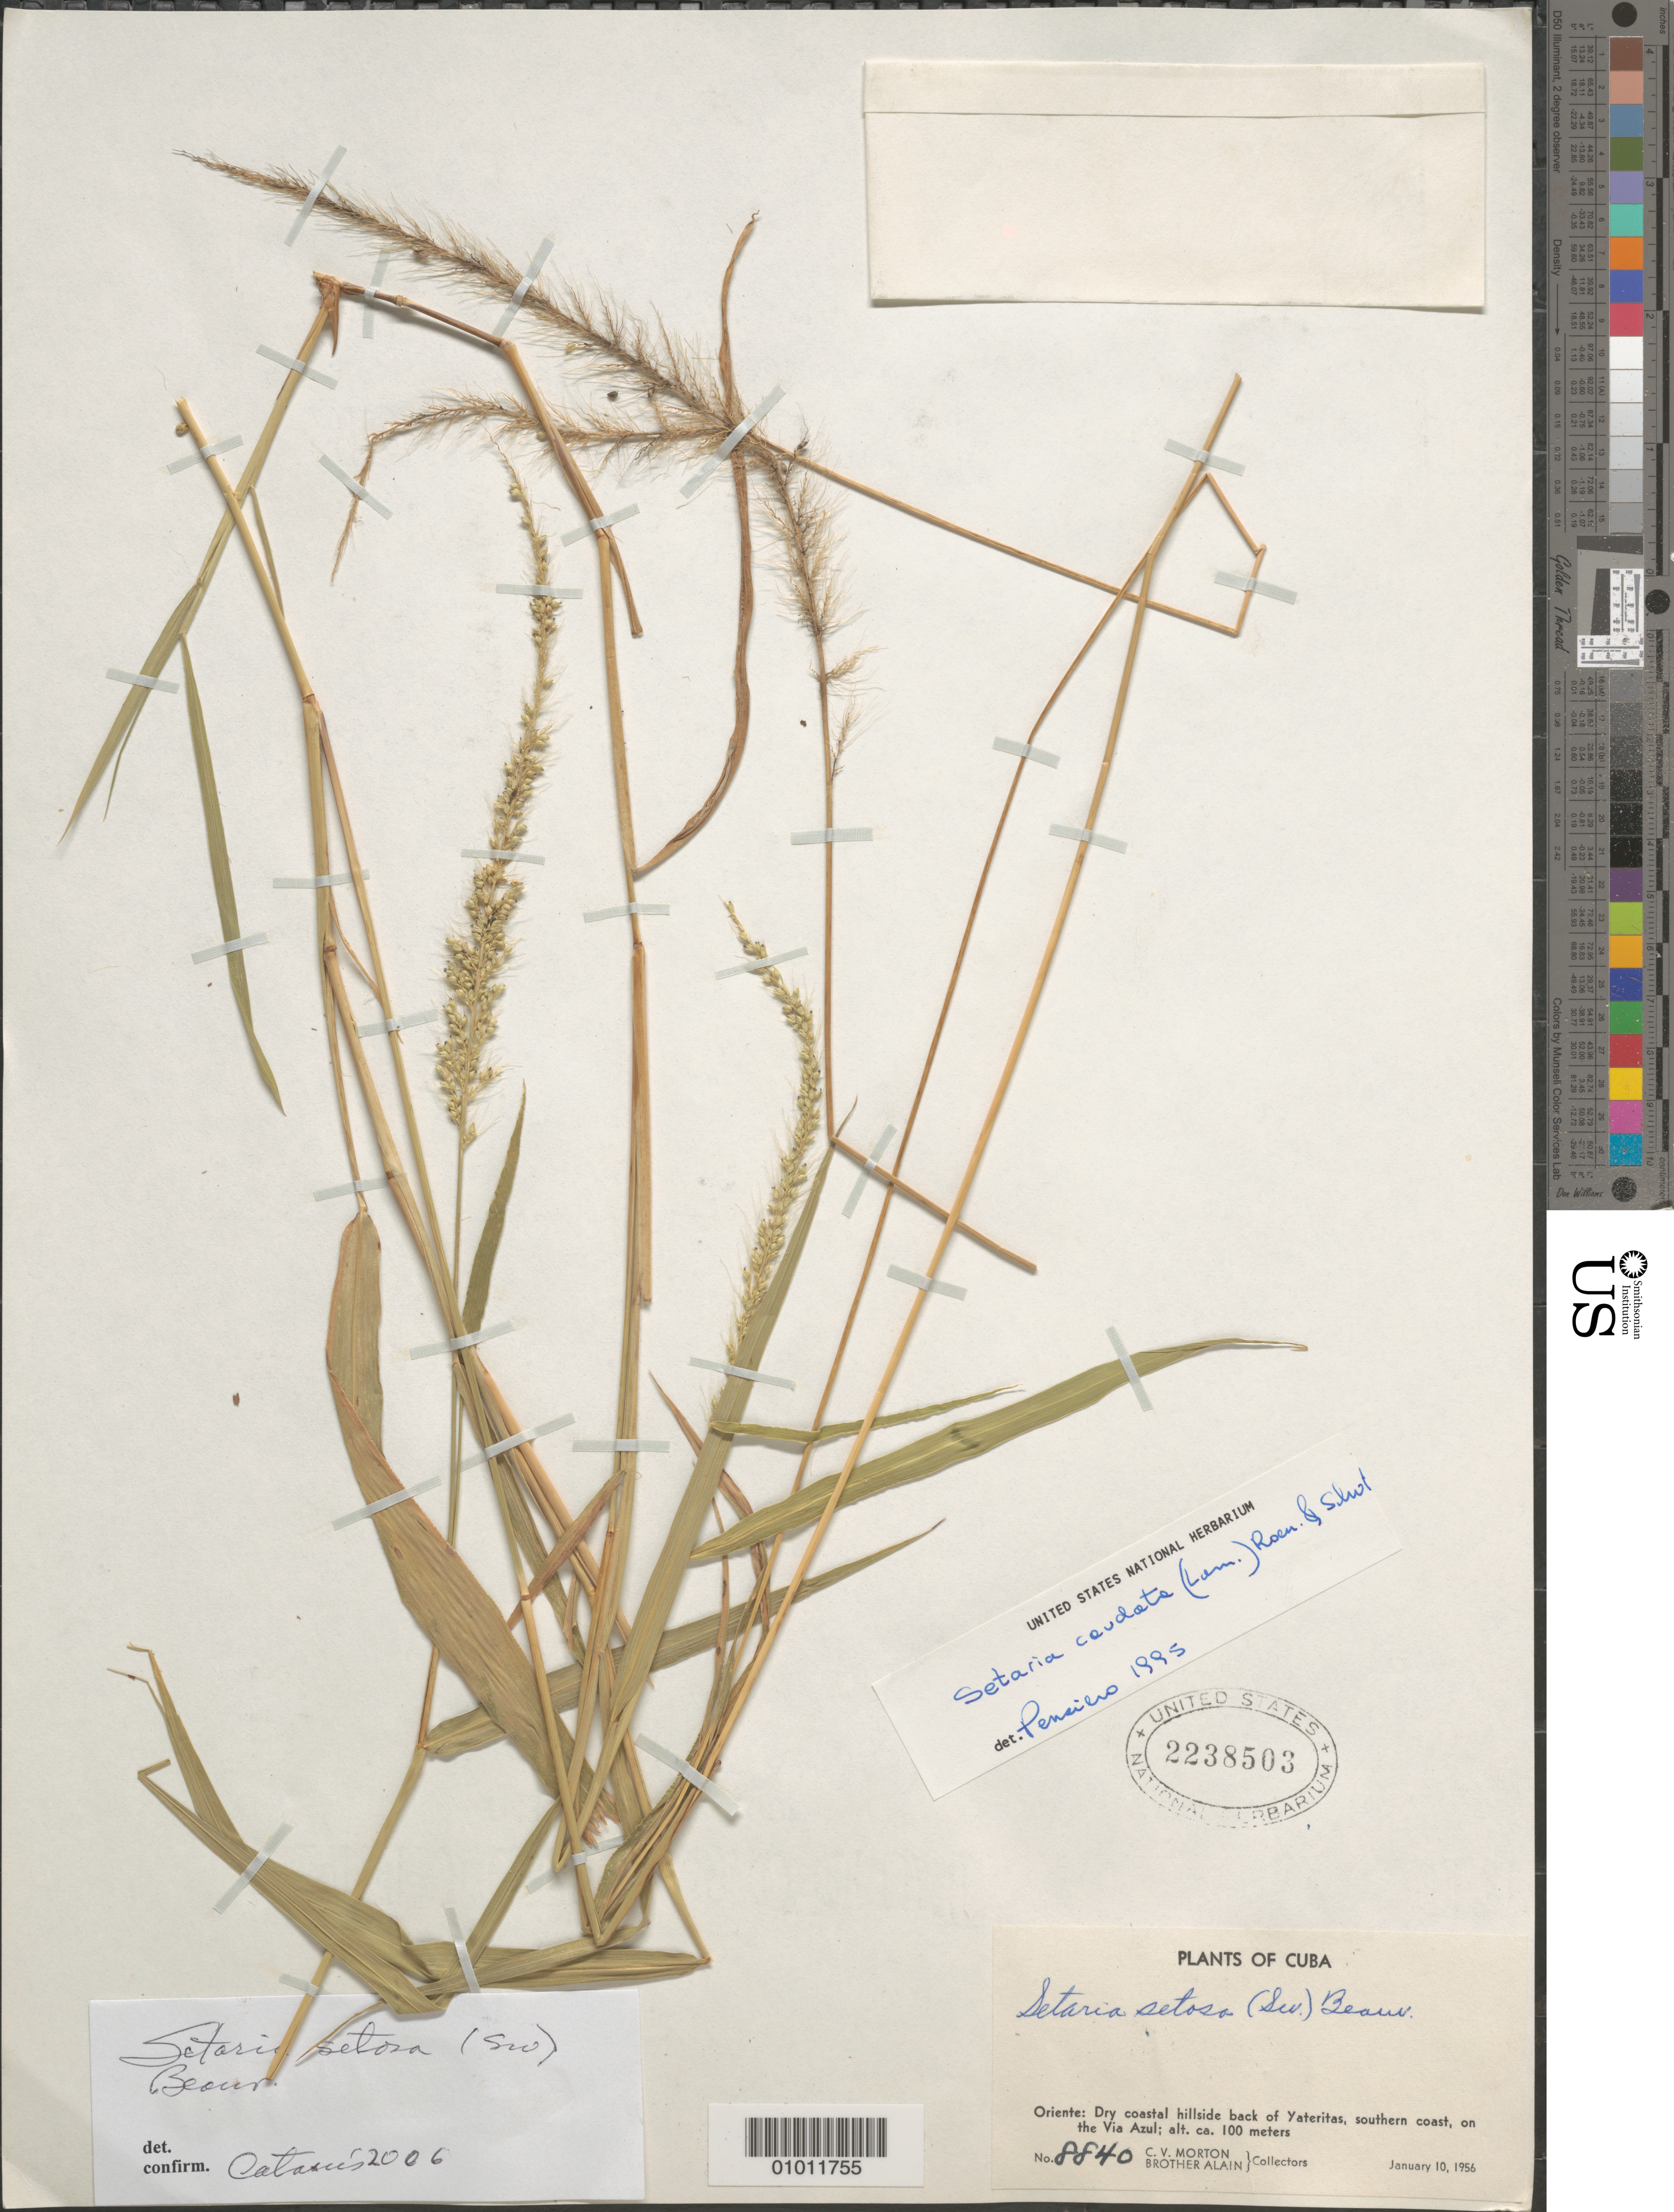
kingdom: Plantae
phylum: Tracheophyta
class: Liliopsida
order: Poales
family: Poaceae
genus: Setaria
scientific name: Setaria setosa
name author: (Sw.) P. Beauv.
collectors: C. V. Morton & Alain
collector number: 8840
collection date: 1956-01-10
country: Cuba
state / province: Oriente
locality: Dry coastal hillside back of Yateritas, southern coast, on the Via Azul.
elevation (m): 100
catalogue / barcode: US 2238503